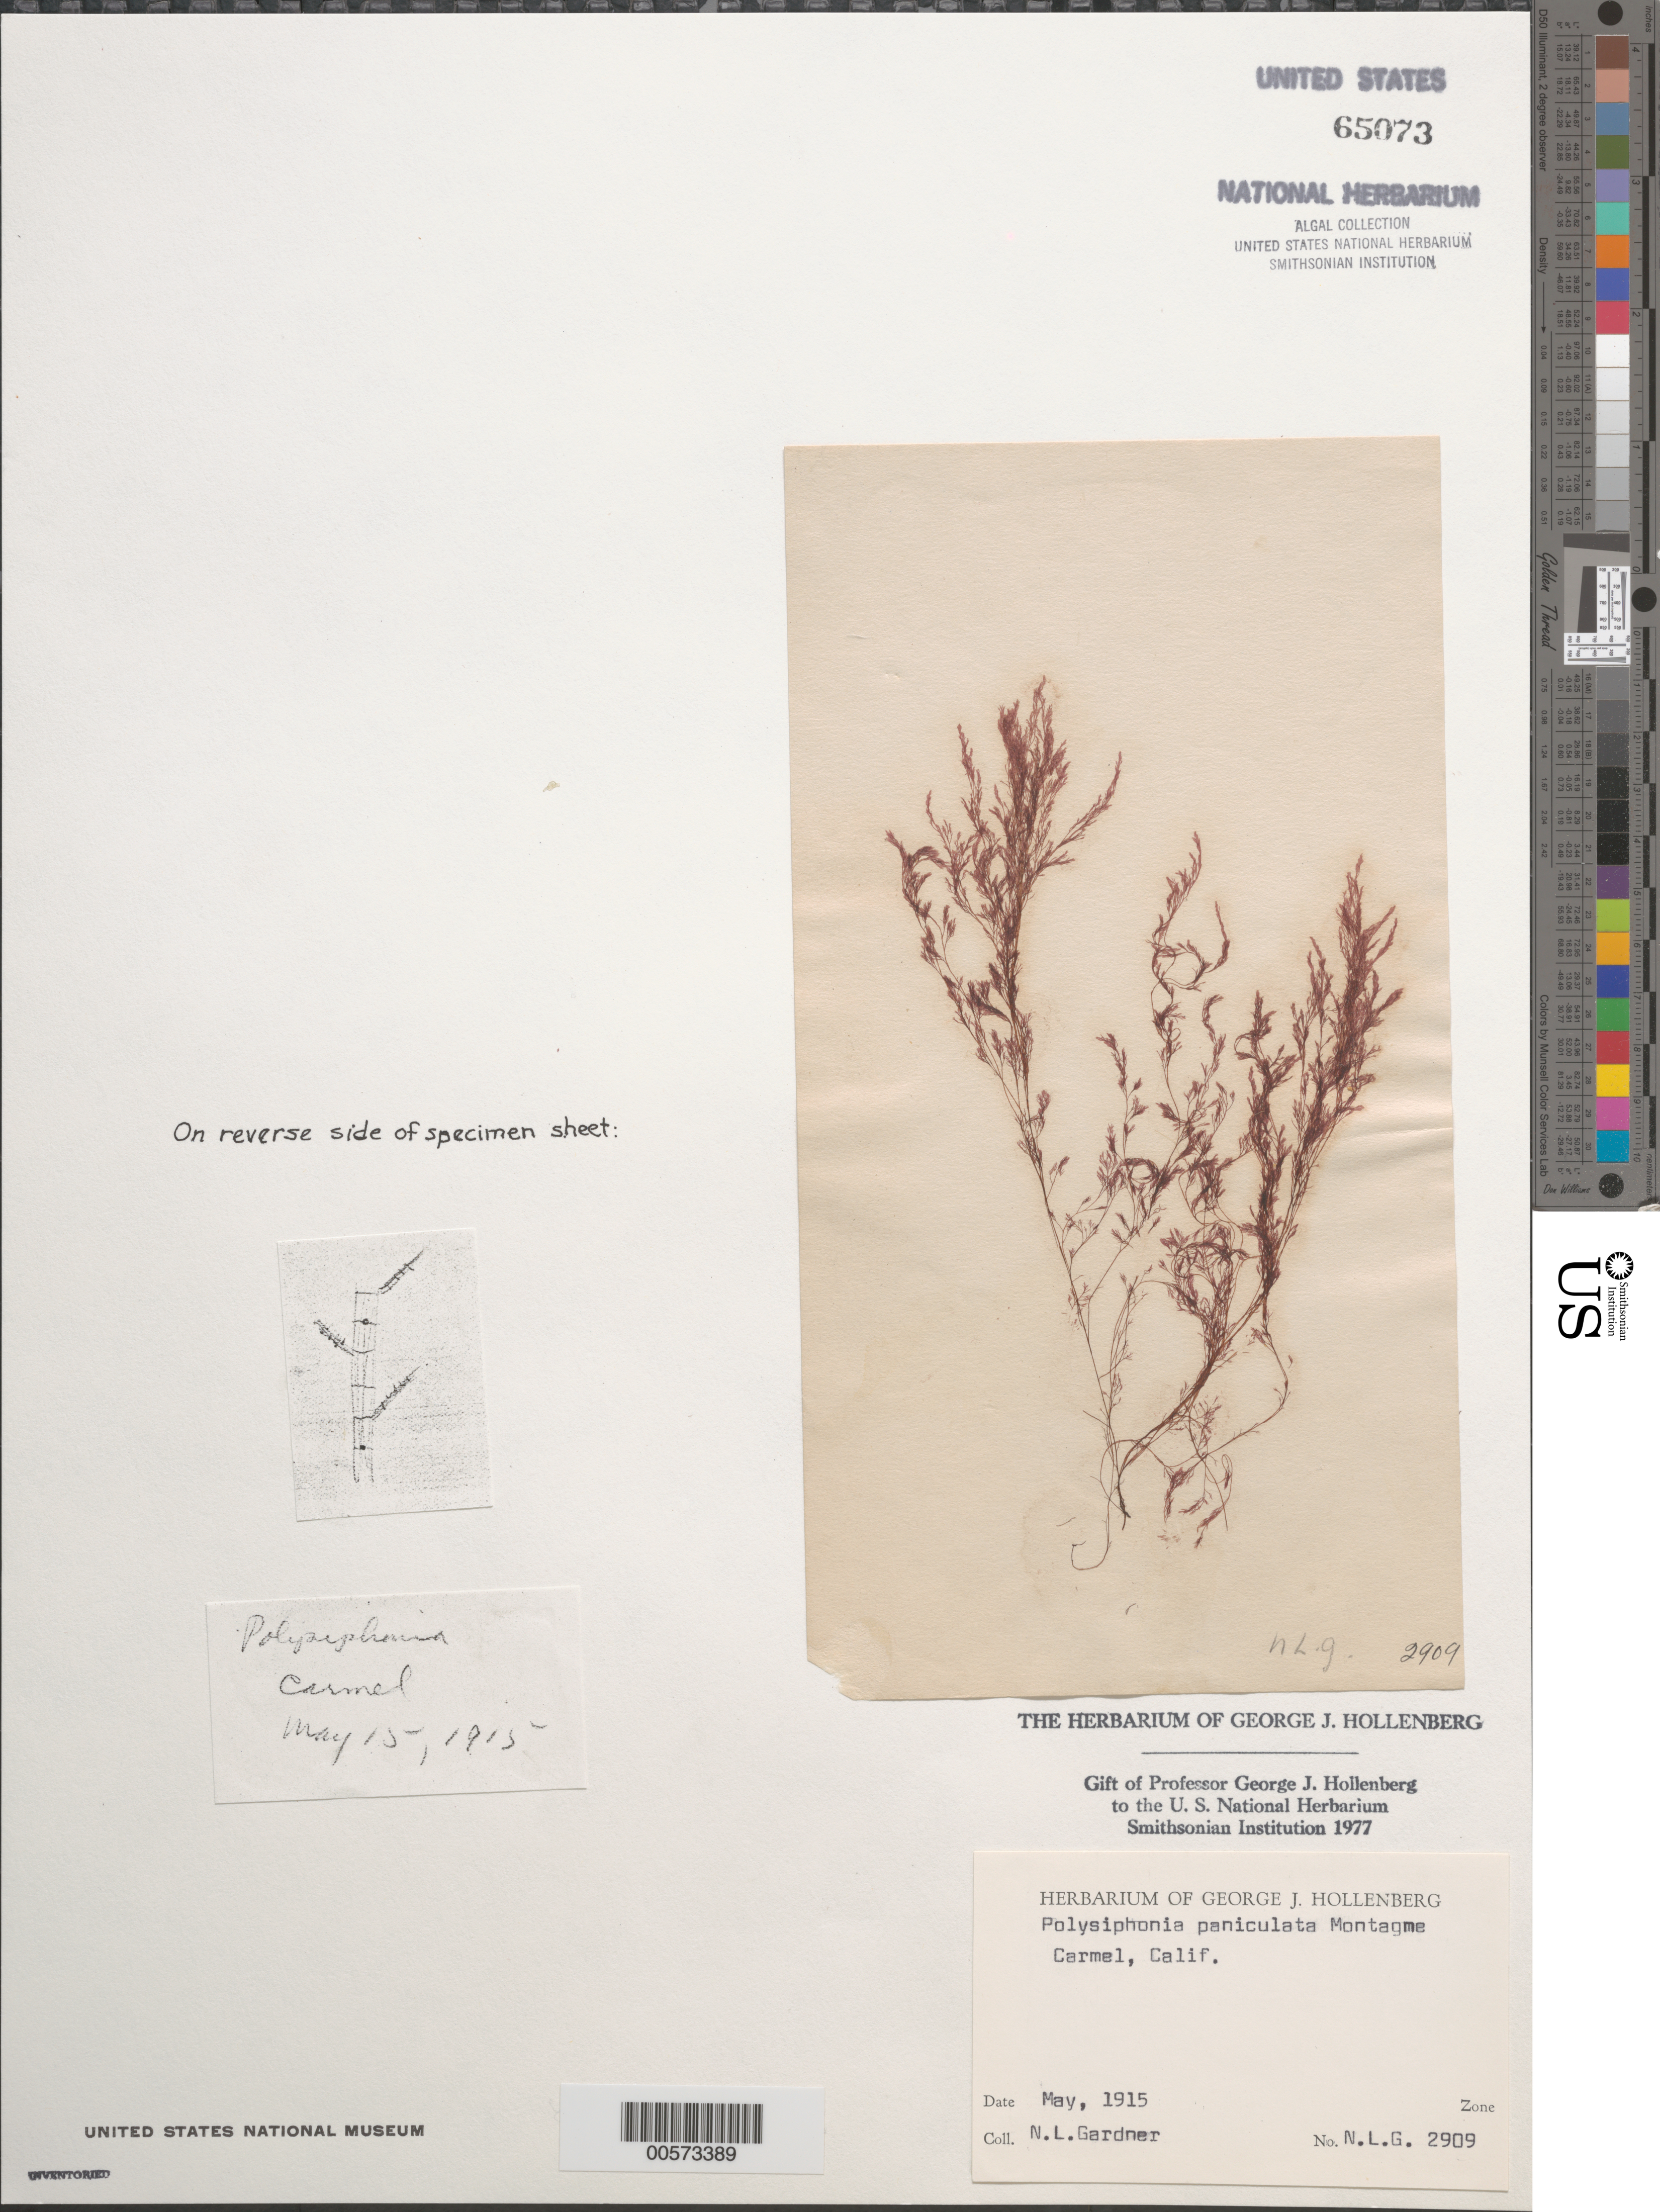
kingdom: Plantae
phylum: Rhodophyta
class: Florideophyceae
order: Ceramiales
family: Rhodomelaceae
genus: Eutrichosiphonia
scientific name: Eutrichosiphonia paniculata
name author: (Mont.) D.E.Bustamante & T.O. Cho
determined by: Algae name updating Project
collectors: N. Gardner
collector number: NLG 2909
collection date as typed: May 1915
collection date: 1915-05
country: United States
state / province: California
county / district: Monterey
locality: Carmel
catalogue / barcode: US 65073